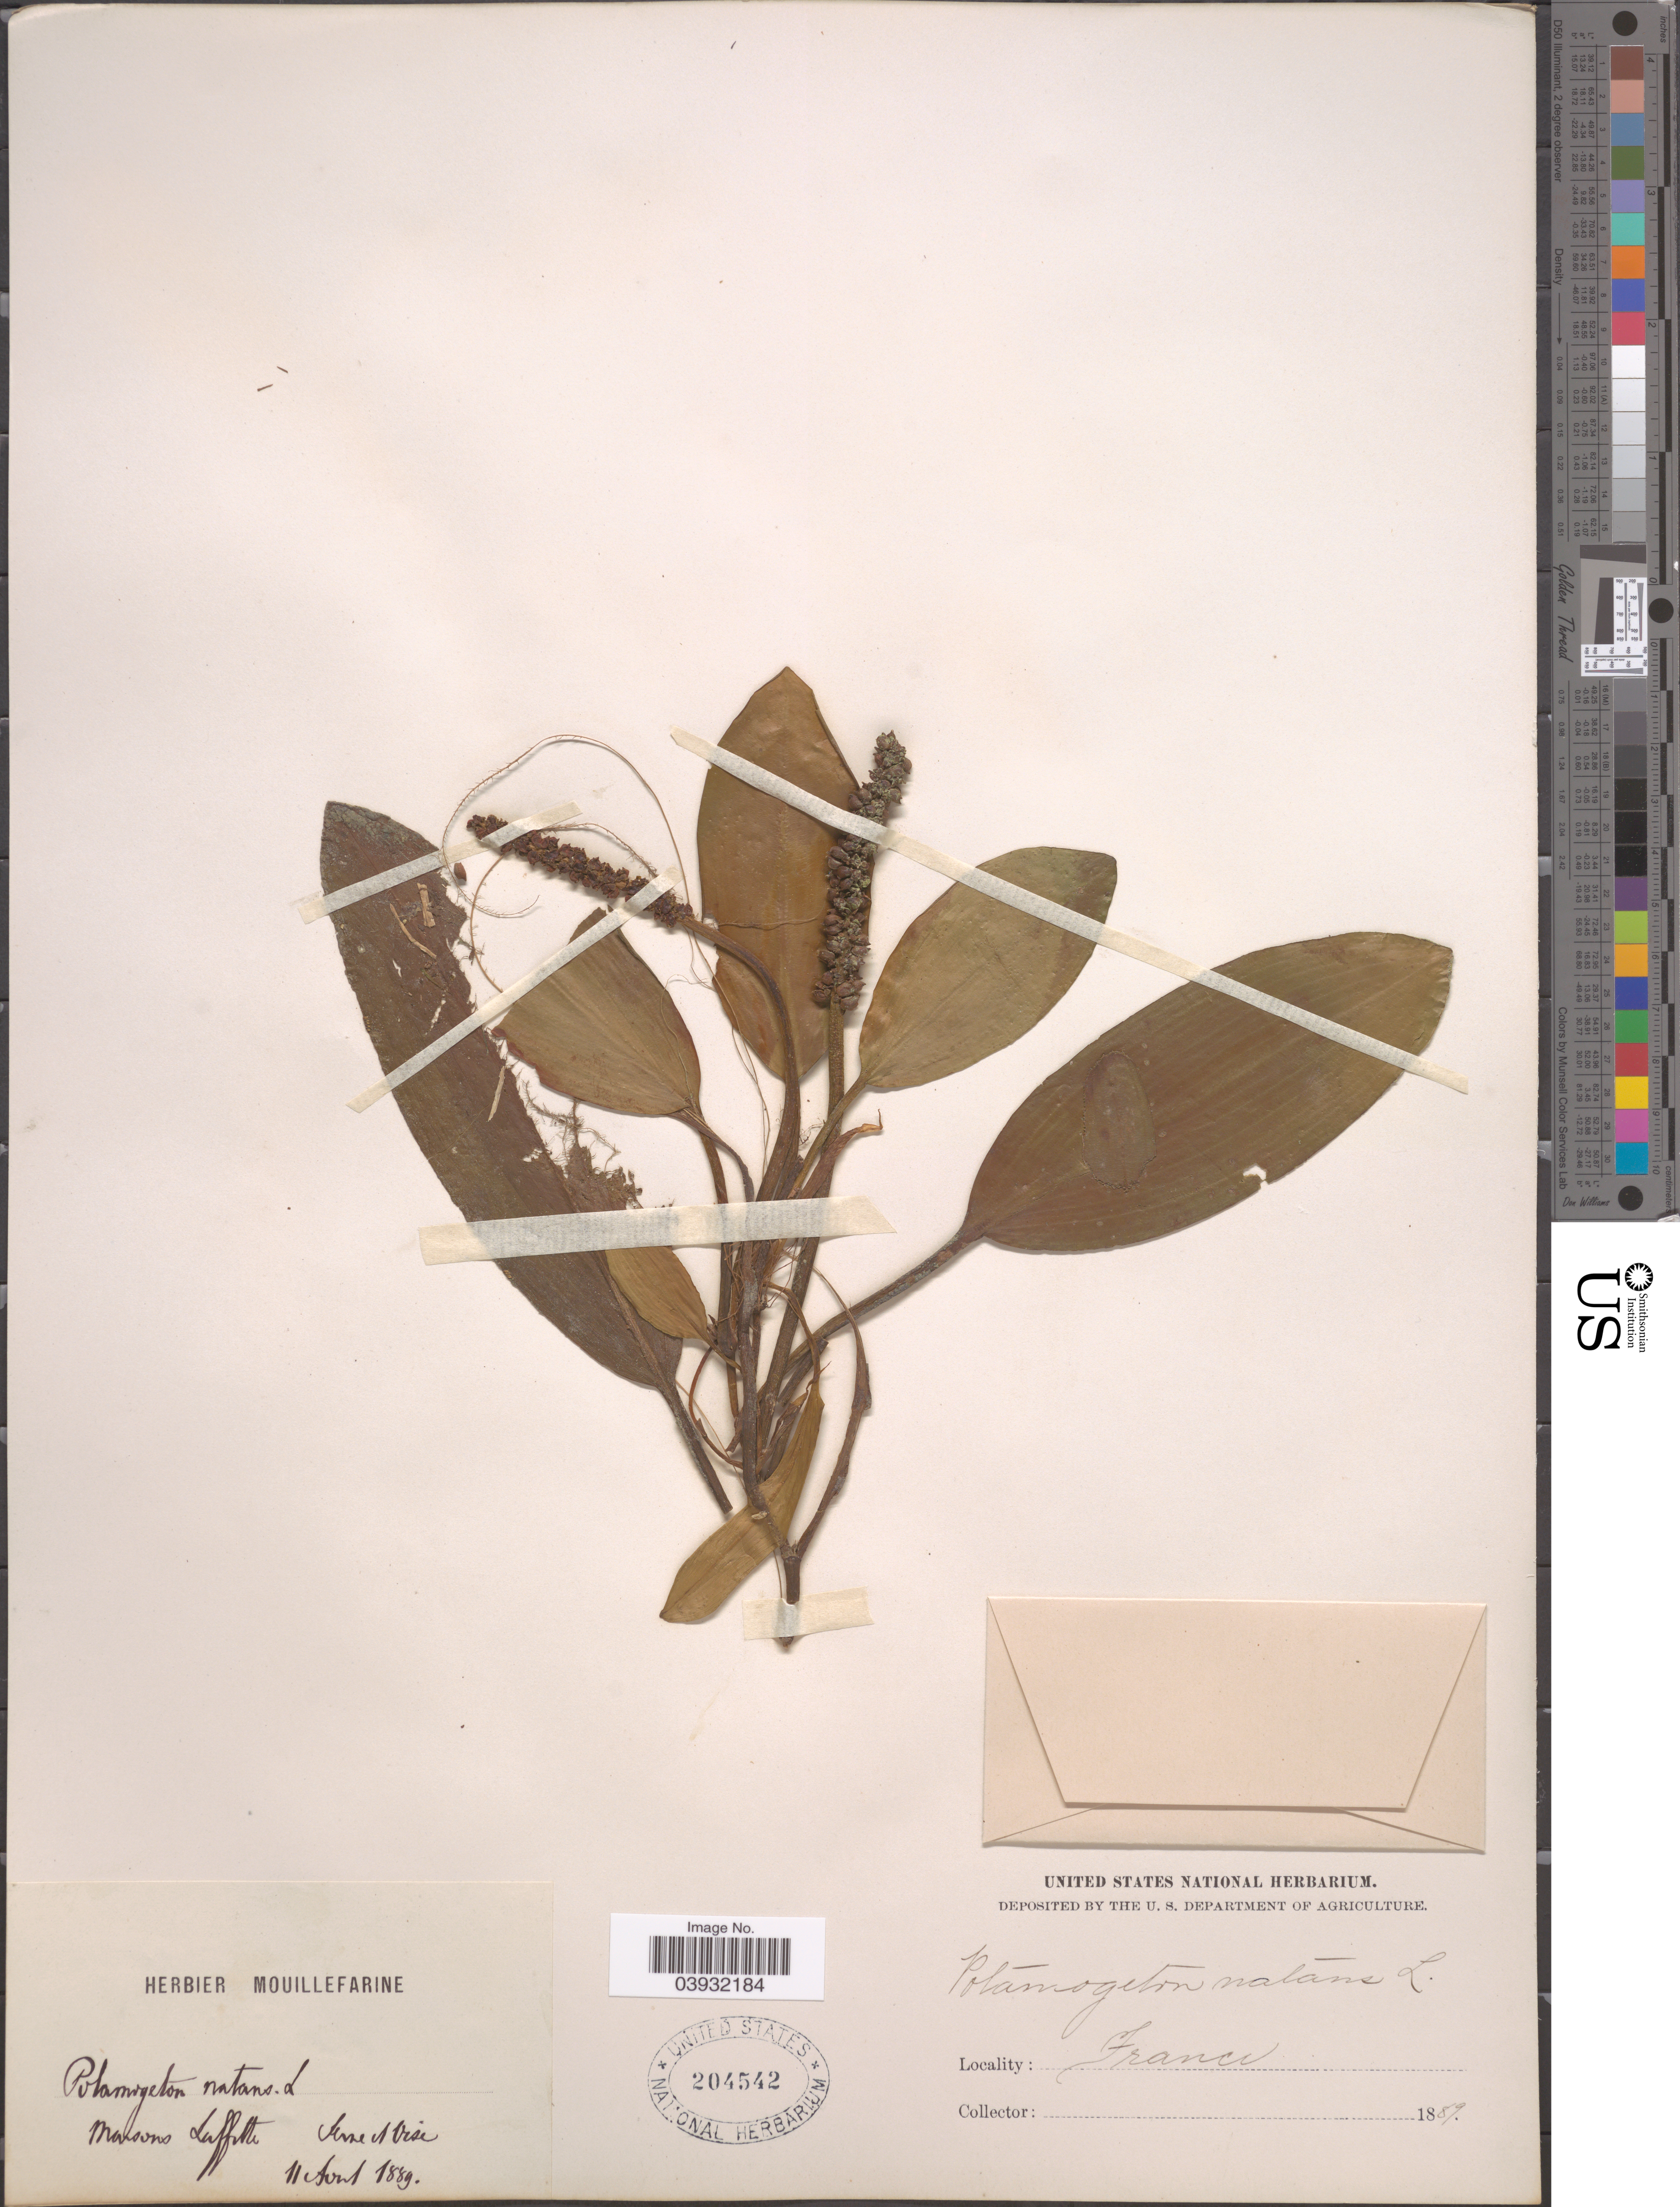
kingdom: Plantae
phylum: Tracheophyta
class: Liliopsida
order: Alismatales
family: Potamogetonaceae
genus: Potamogeton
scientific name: Potamogeton natans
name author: L.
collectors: ex herb. Mouillefarine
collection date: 1889-08-11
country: France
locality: Marono Luffitte. Seine et Oise.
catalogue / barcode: US 204542